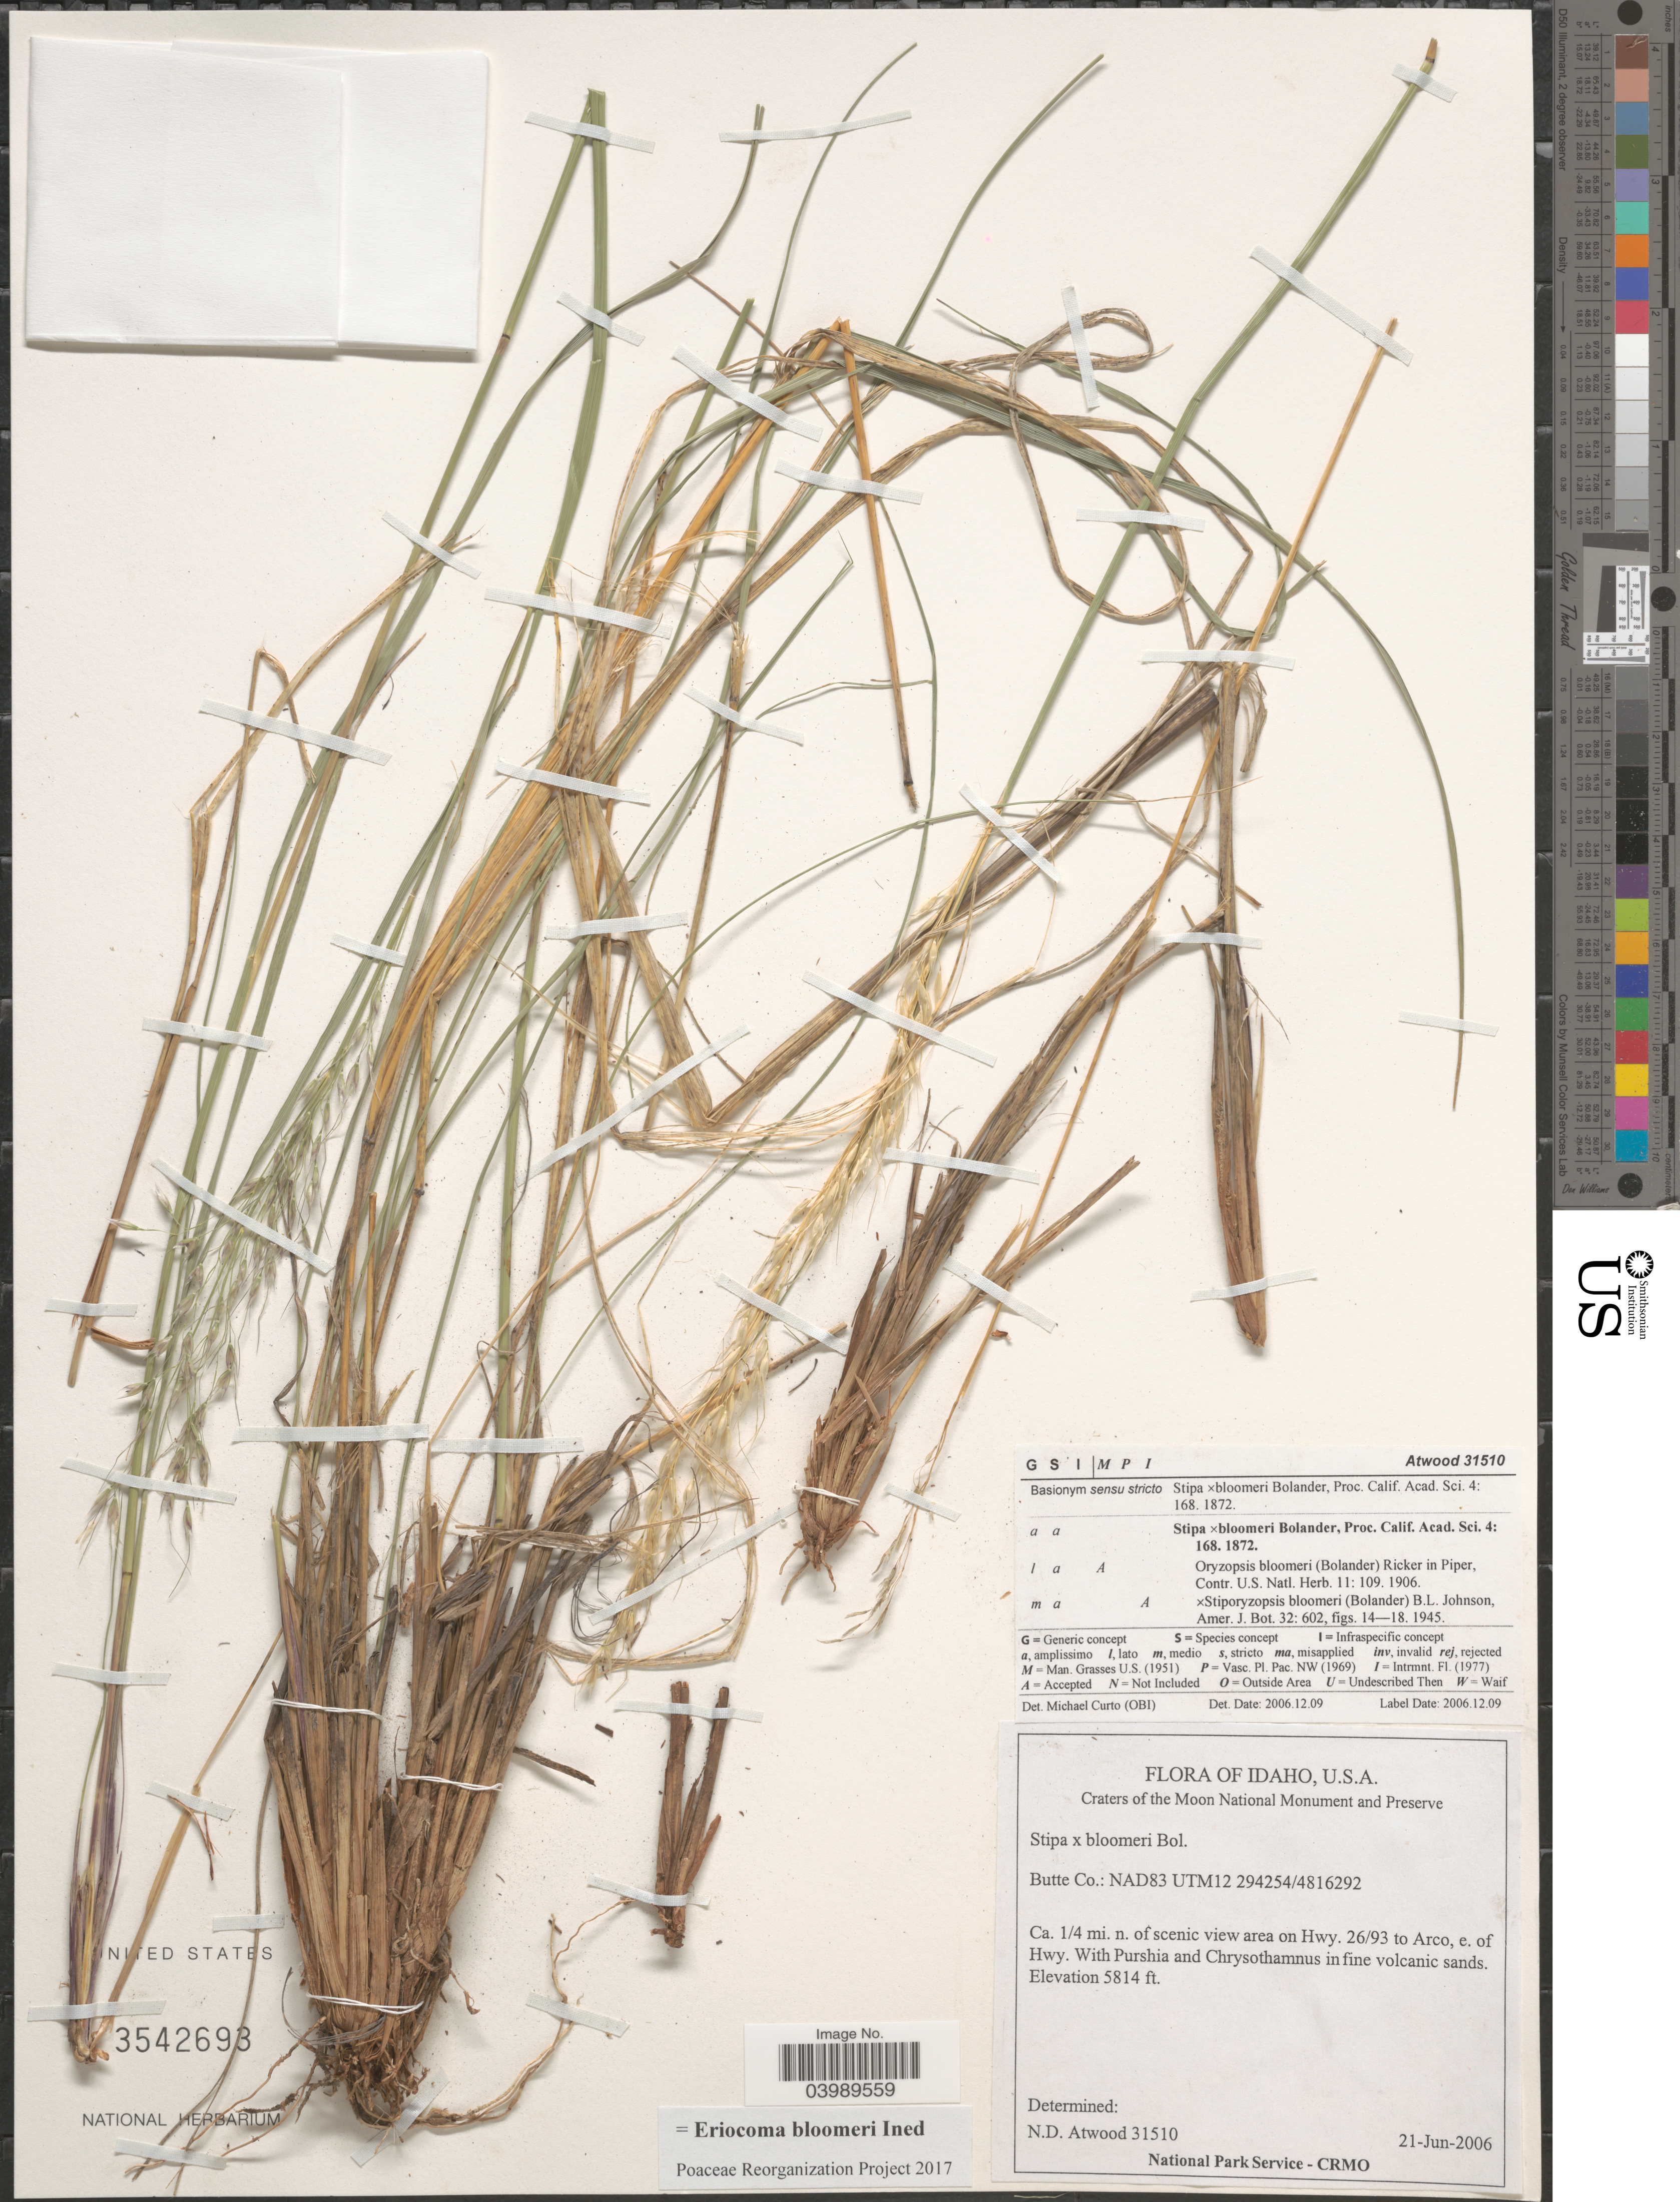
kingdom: Plantae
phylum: Tracheophyta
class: Liliopsida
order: Poales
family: Poaceae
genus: Eriocoma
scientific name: Eriocoma bloomeri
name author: Romasch.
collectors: -. Atwood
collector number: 31510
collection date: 2006-06-21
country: United States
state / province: Idaho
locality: Butte Co.: NAD83 UTM12 294254/4816292. Ca. ¼ mi. n. of scenic view area on Hwy. 26/93 to Arco, e. of Hwy.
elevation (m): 1772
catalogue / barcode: US 3542693